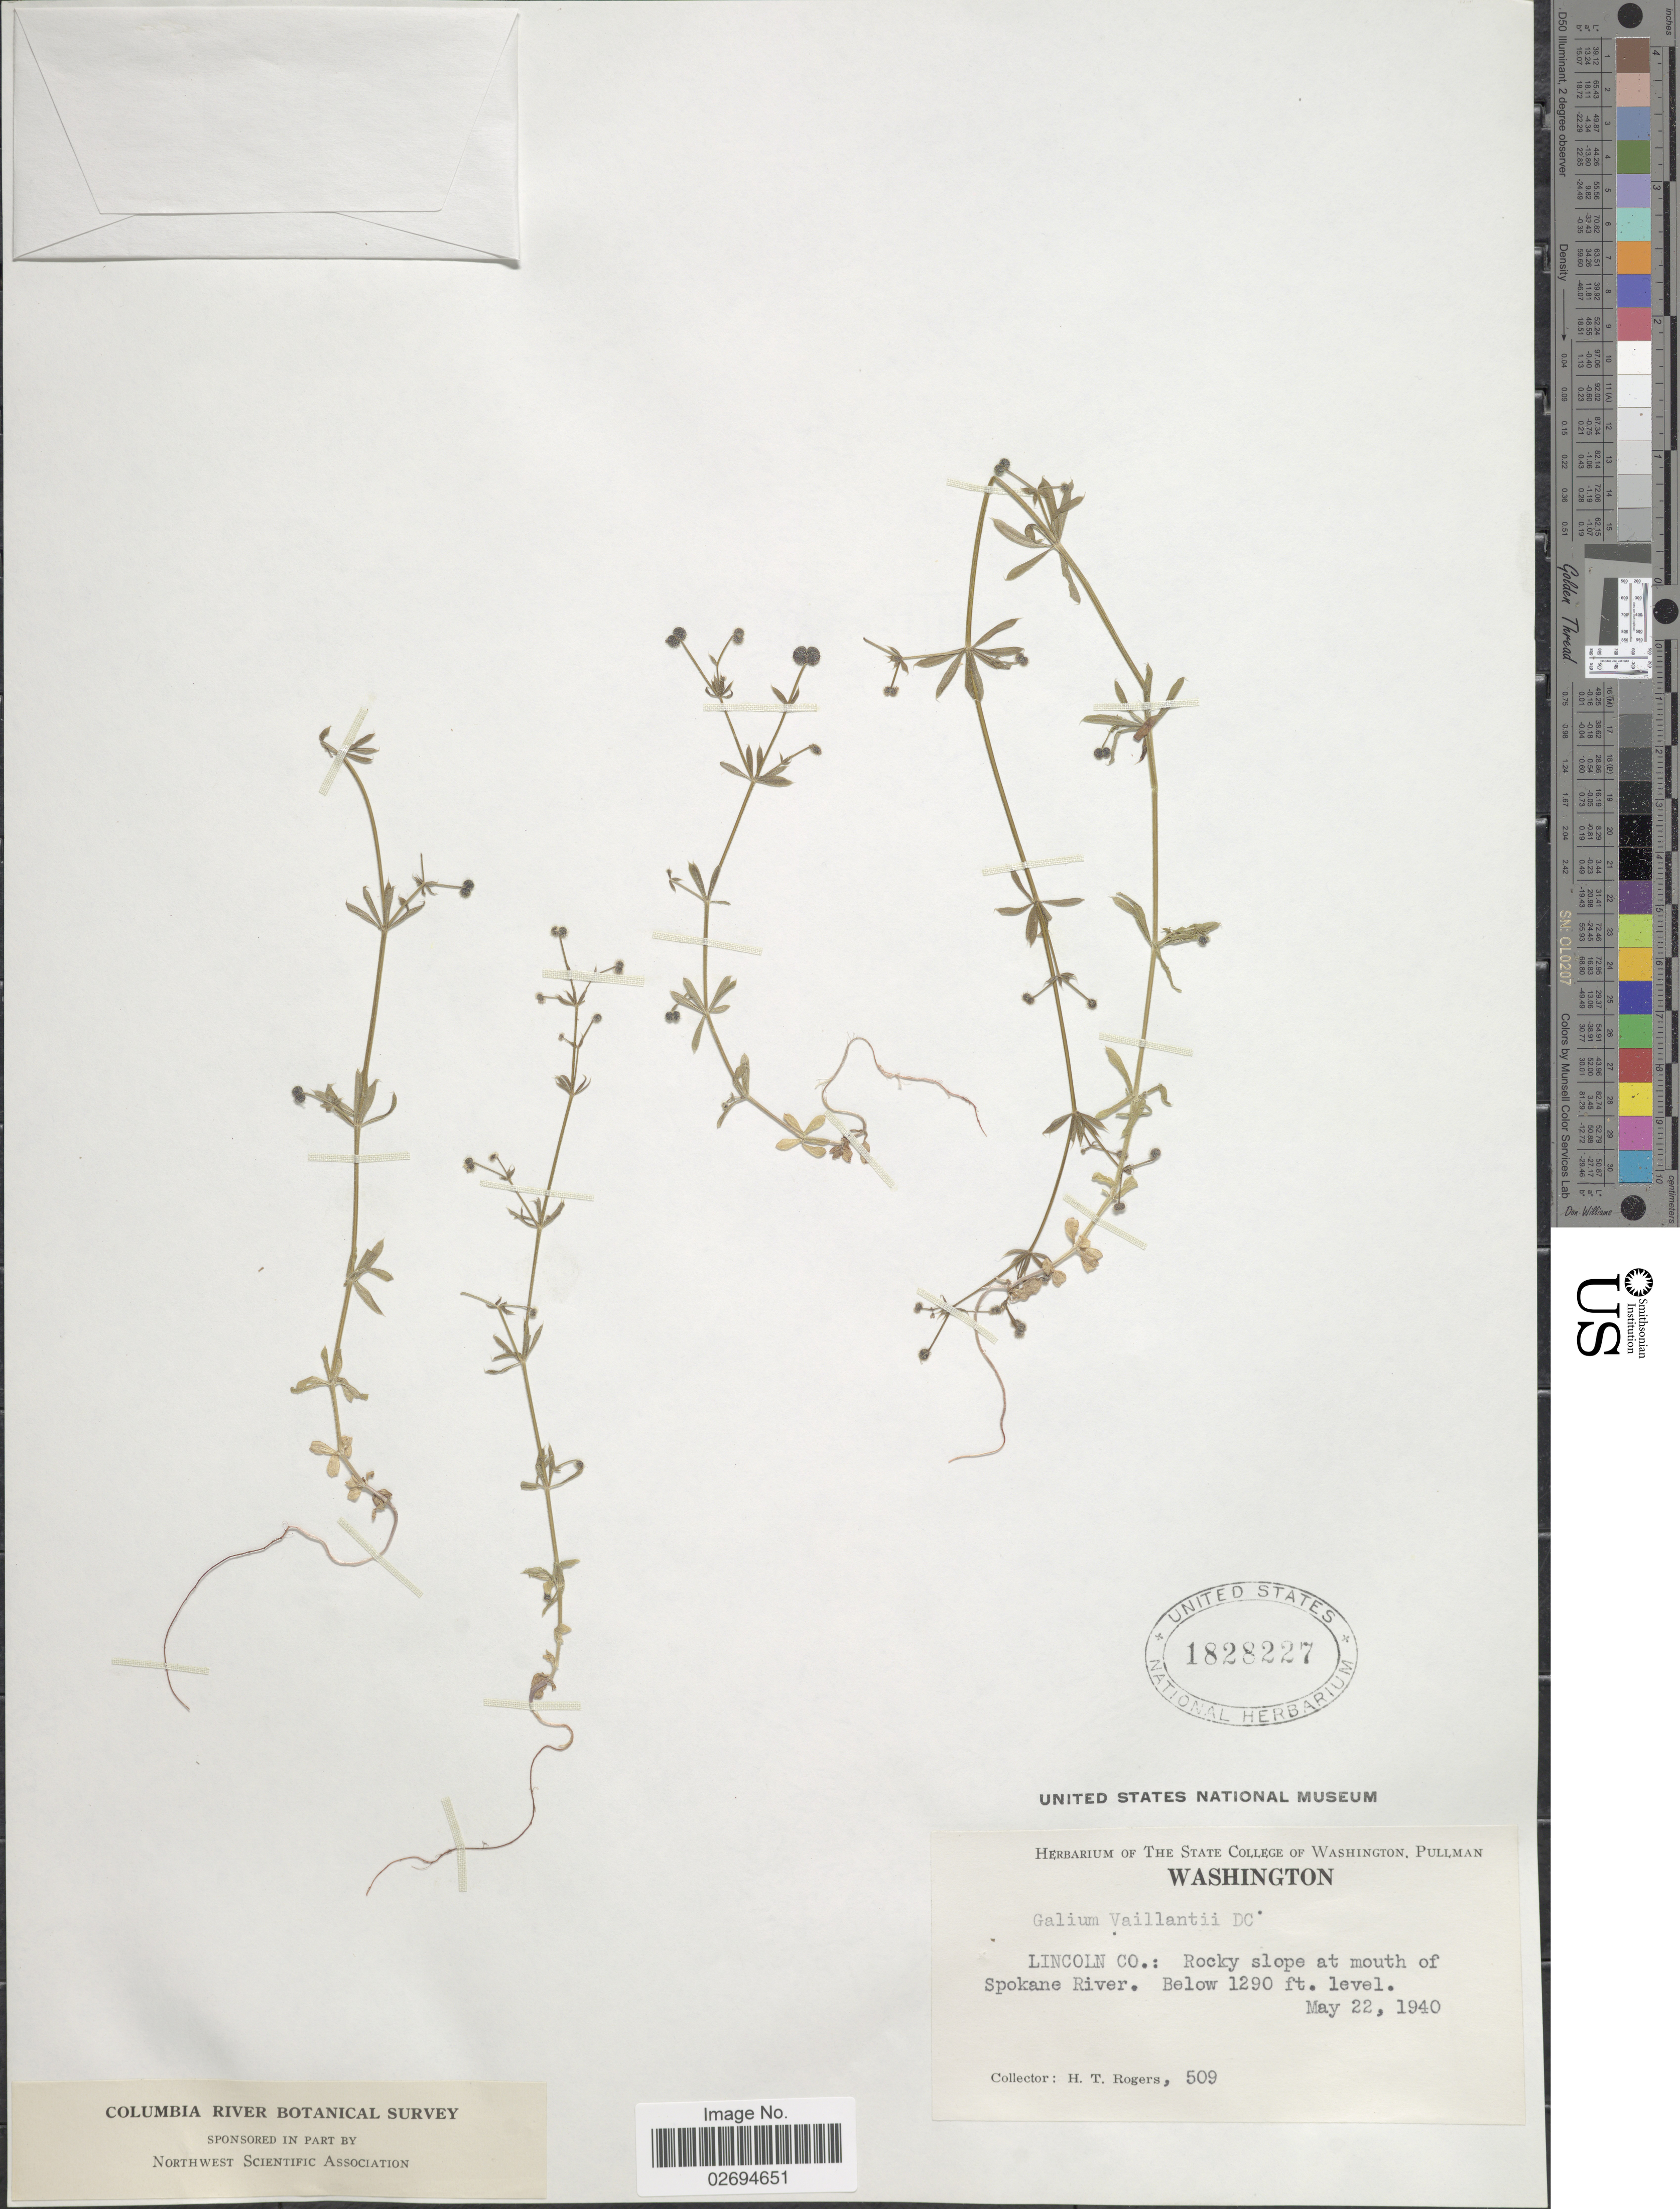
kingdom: Plantae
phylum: Tracheophyta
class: Magnoliopsida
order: Gentianales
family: Rubiaceae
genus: Galium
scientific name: Galium vaillantii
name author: DC.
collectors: H. Rogers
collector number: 509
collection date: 1940-05-22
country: United States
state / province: Washington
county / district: Lincoln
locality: Lincoln Co: Rocky slope at mouth of Spokane River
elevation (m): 393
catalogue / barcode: US 1828227